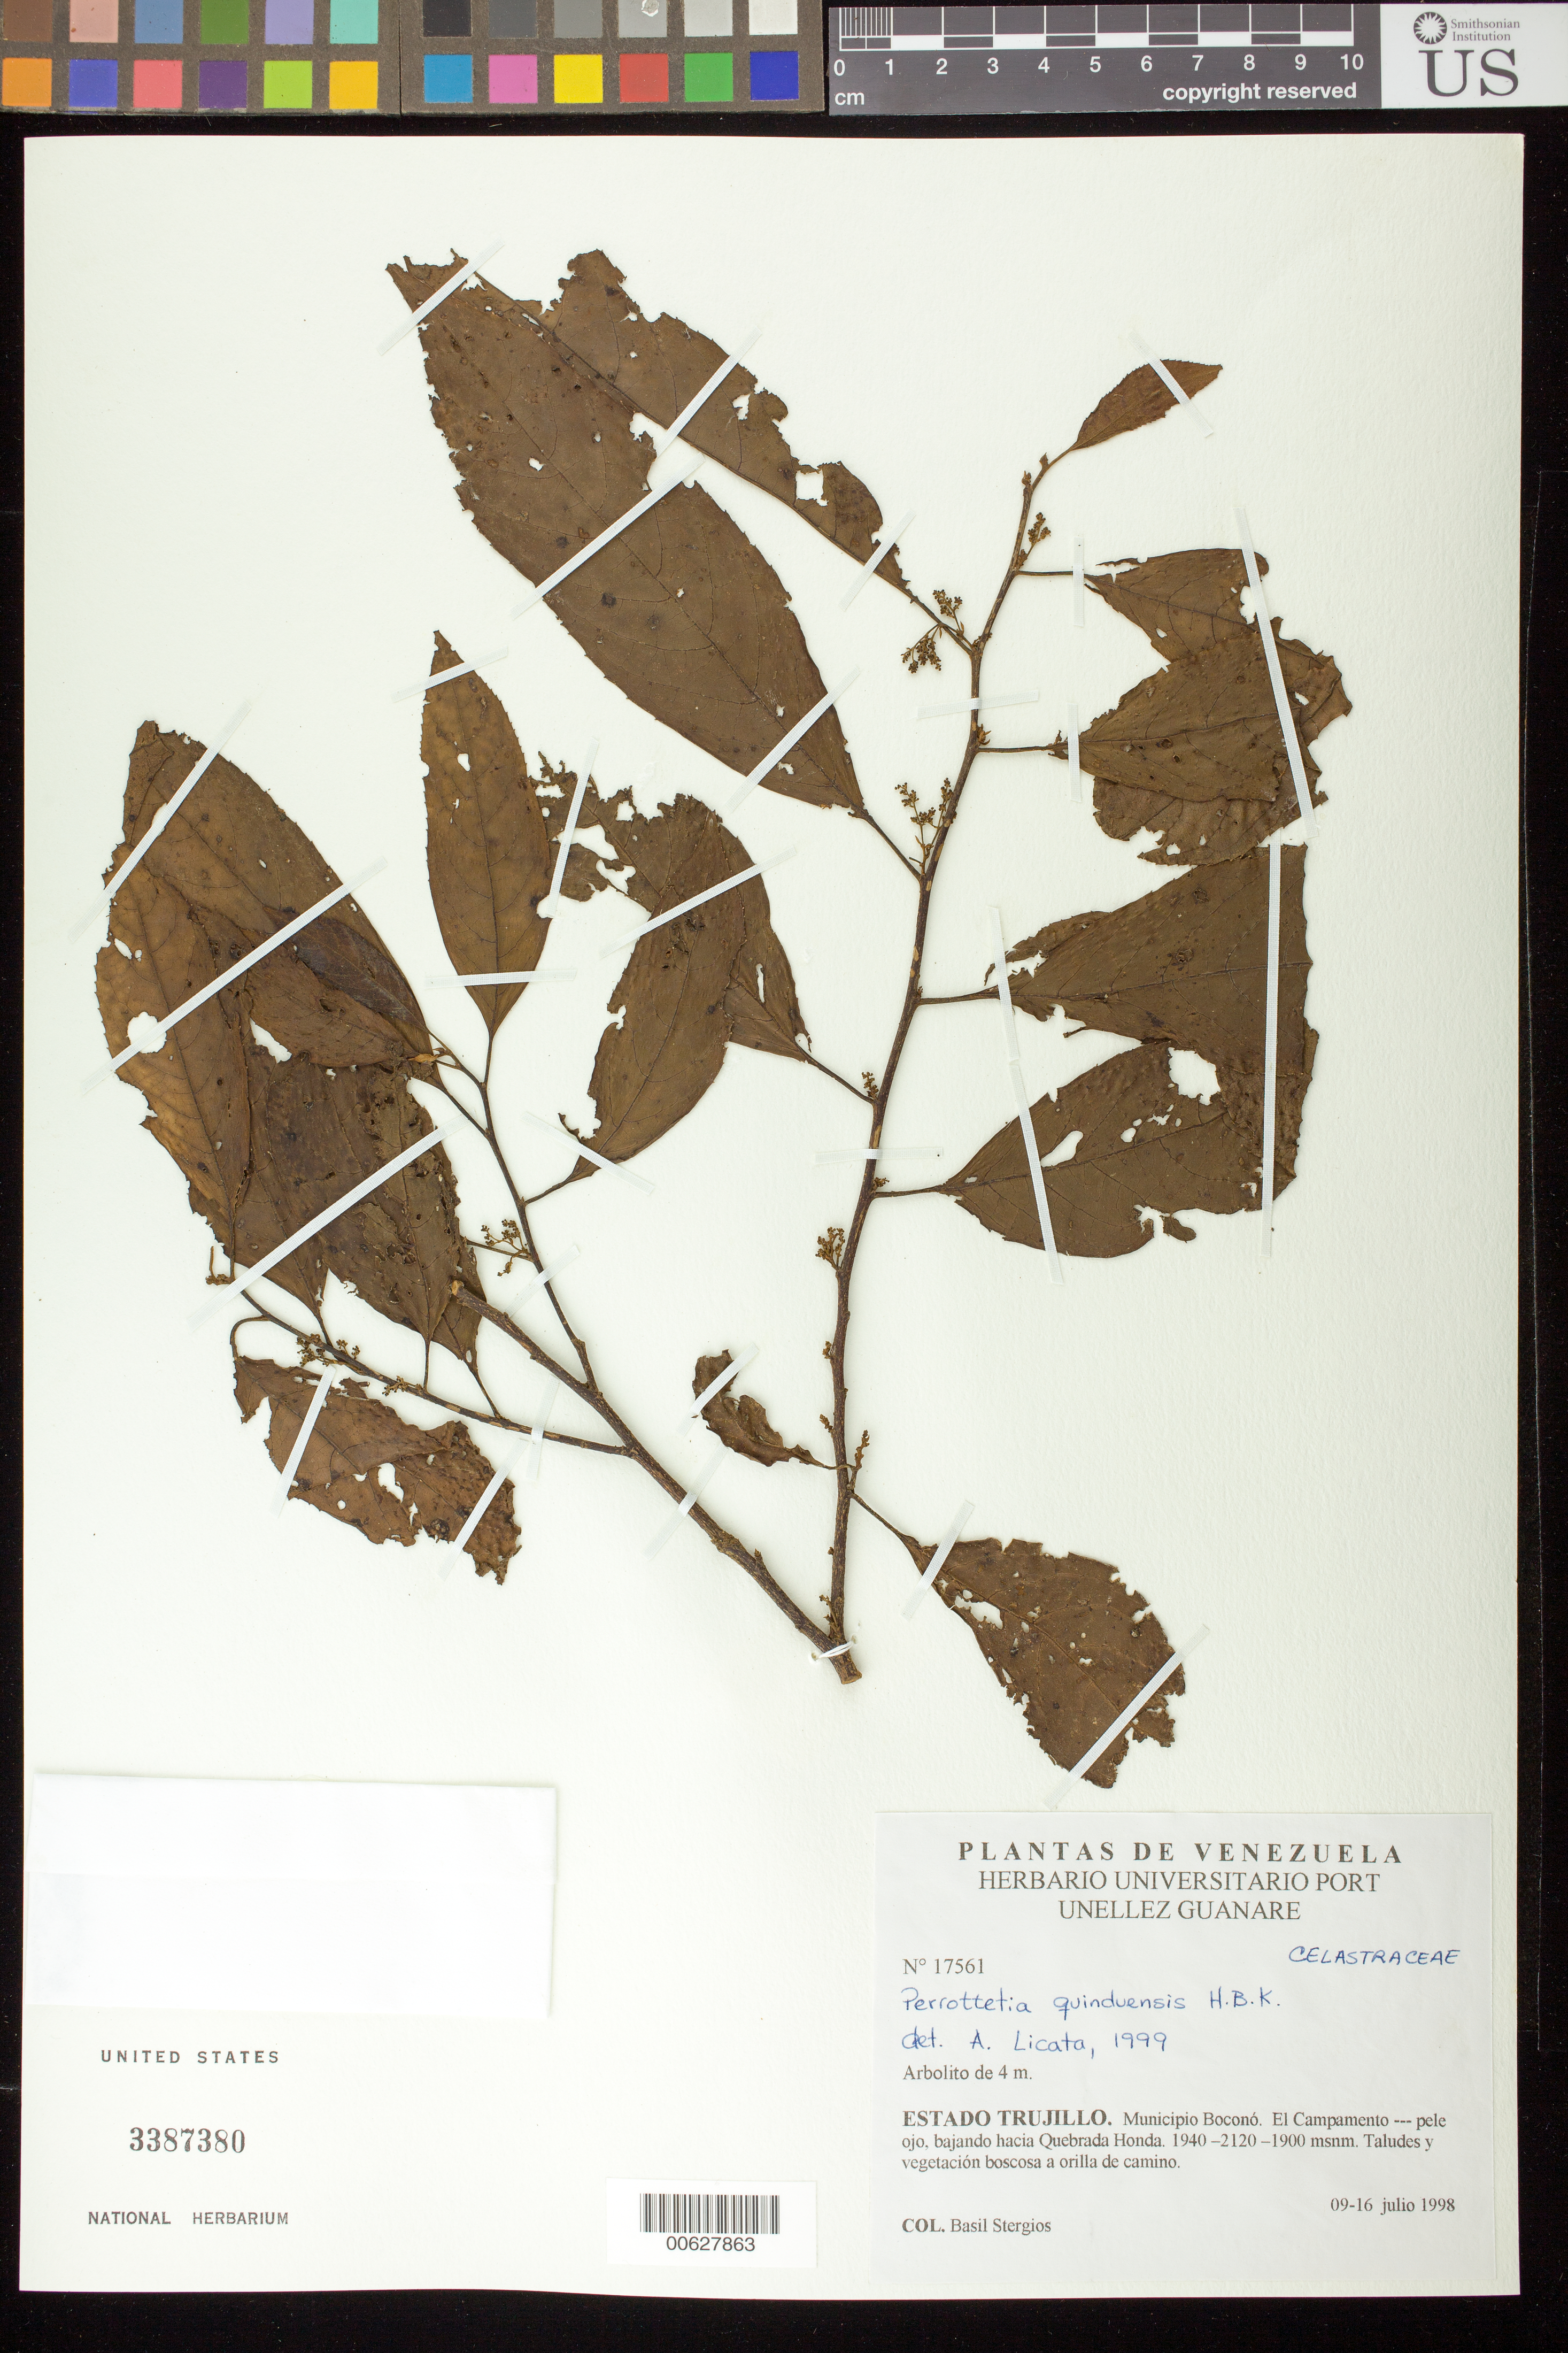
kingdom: Plantae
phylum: Tracheophyta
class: Magnoliopsida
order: Huerteales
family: Dipentodontaceae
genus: Perrottetia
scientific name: Perrottetia quinduensis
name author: Kunth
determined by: Licata, A., (PORT), Univ. Nac. Exp. de los Llanos Ezequiel Zamora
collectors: B. G. Stergios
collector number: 17561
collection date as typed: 09 Jul 1998 to 16 Jul 1998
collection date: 1998-07-09/1998-07-16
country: Venezuela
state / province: Trujillo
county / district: Boconó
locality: Parque Nacional Guaramacal, El campamento-pele ojo, bajando hacia Quebrada Honda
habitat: Taludes y vegetación boscosa a orilla de camino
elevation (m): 1900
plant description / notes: PORT, PRE, US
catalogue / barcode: US 3387380